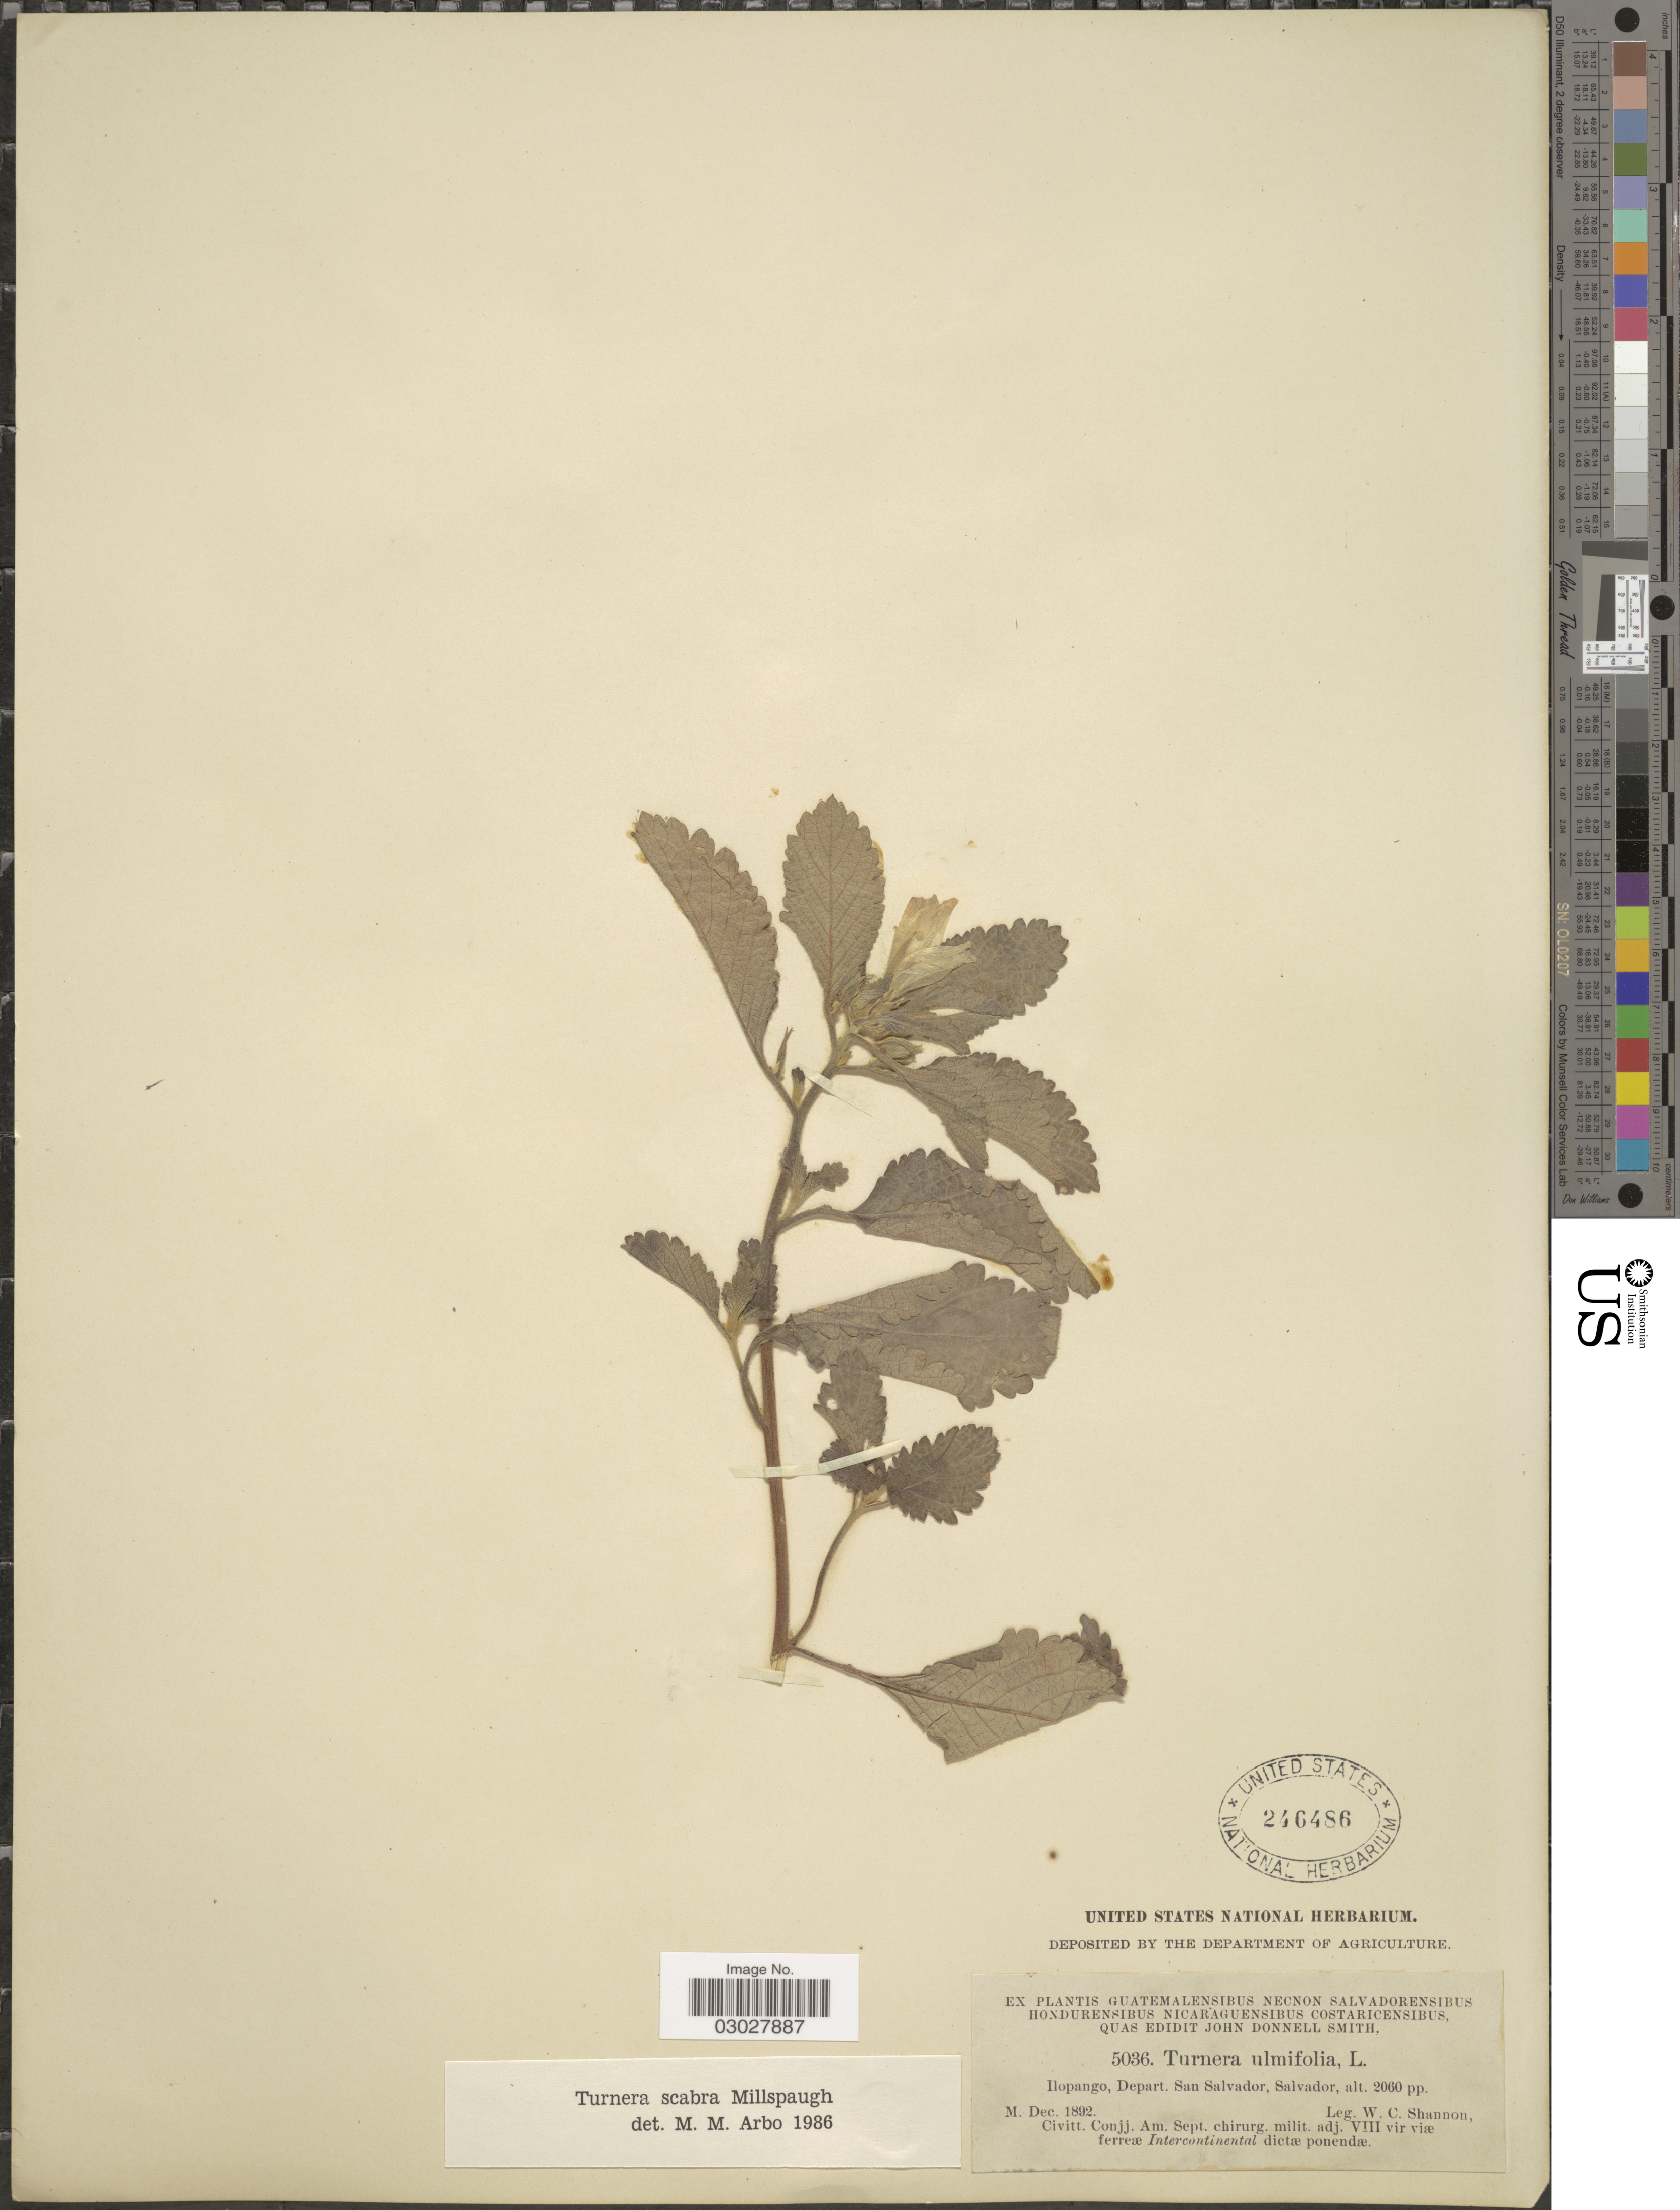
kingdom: Plantae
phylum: Tracheophyta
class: Magnoliopsida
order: Malpighiales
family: Turneraceae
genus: Turnera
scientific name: Turnera scabra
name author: Millsp.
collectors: W. C. Shannon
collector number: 5036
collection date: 1892-12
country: El Salvador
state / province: San Salvador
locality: Ilopango, Depart. San Salvador.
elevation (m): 628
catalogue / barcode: US 246486